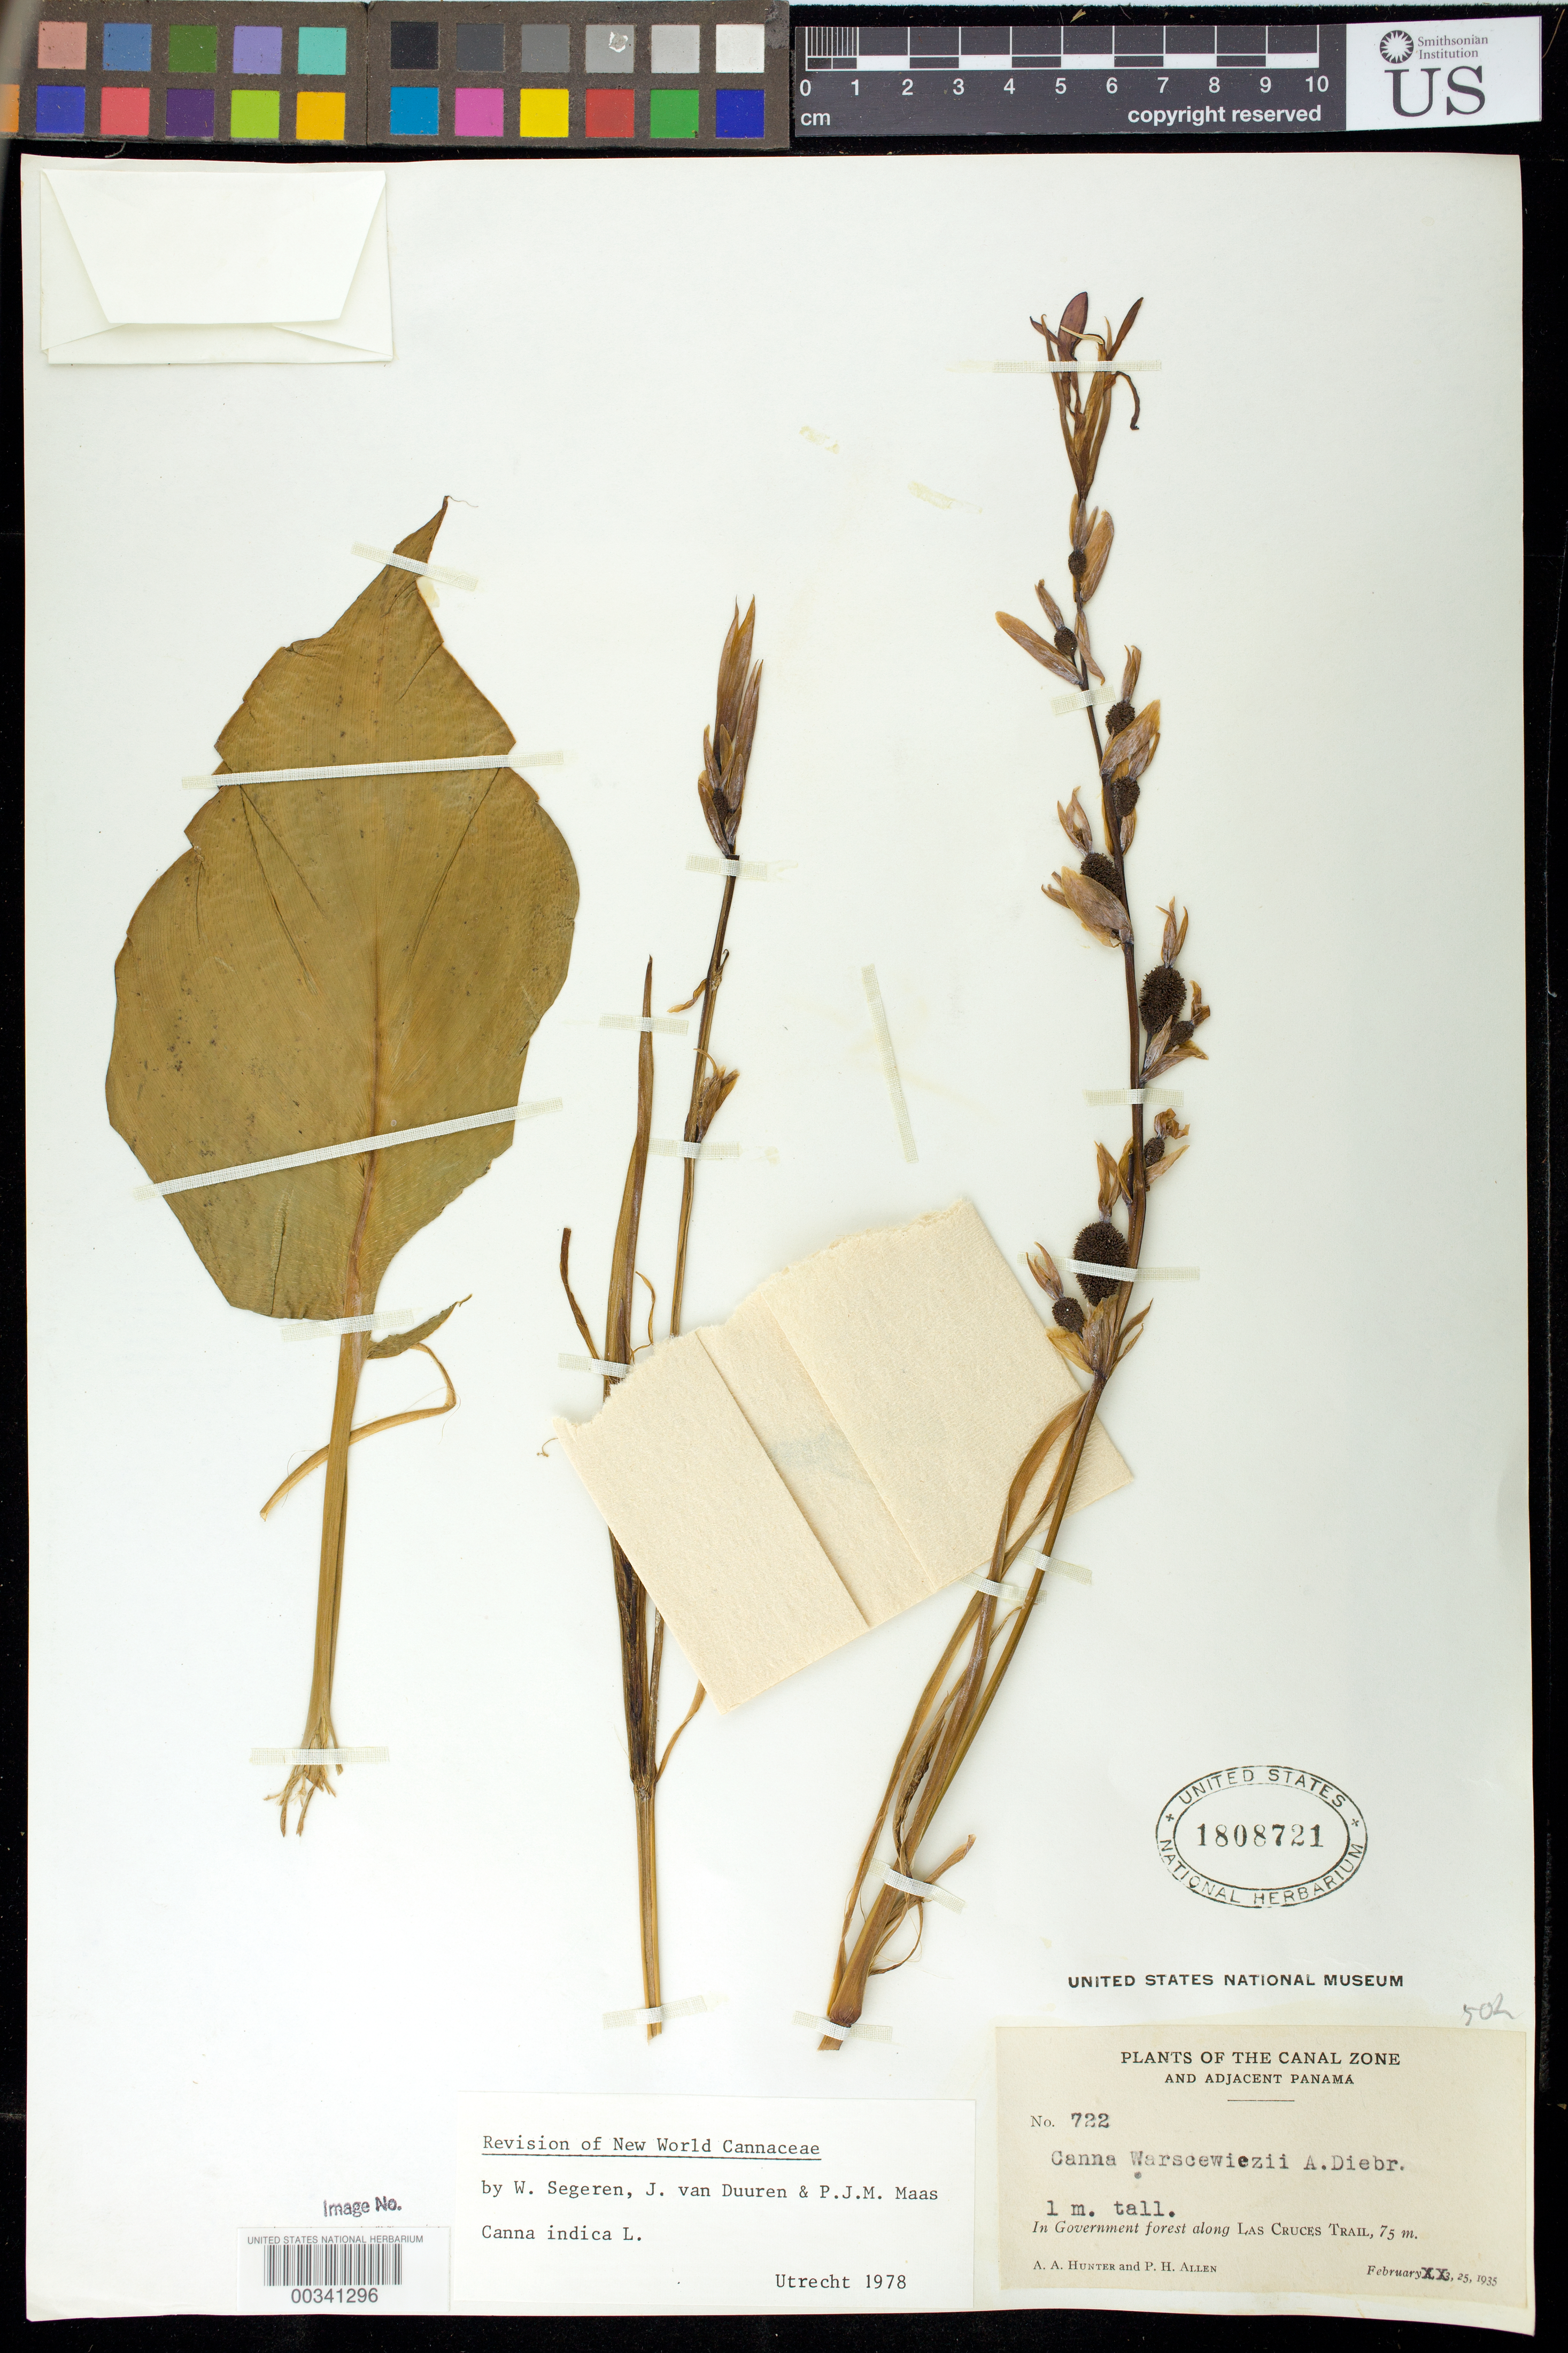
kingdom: Plantae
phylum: Tracheophyta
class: Liliopsida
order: Zingiberales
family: Cannaceae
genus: Canna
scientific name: Canna indica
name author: L.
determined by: Segeren, W.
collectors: A. Hunter & P. H. Allen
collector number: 722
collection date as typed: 25 Feb 1935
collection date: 1935-02-25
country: Panama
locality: Plants of Canal Zoneand adjacent Panama, in government forest along Las Cruces Trail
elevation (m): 75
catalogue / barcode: US 1808721